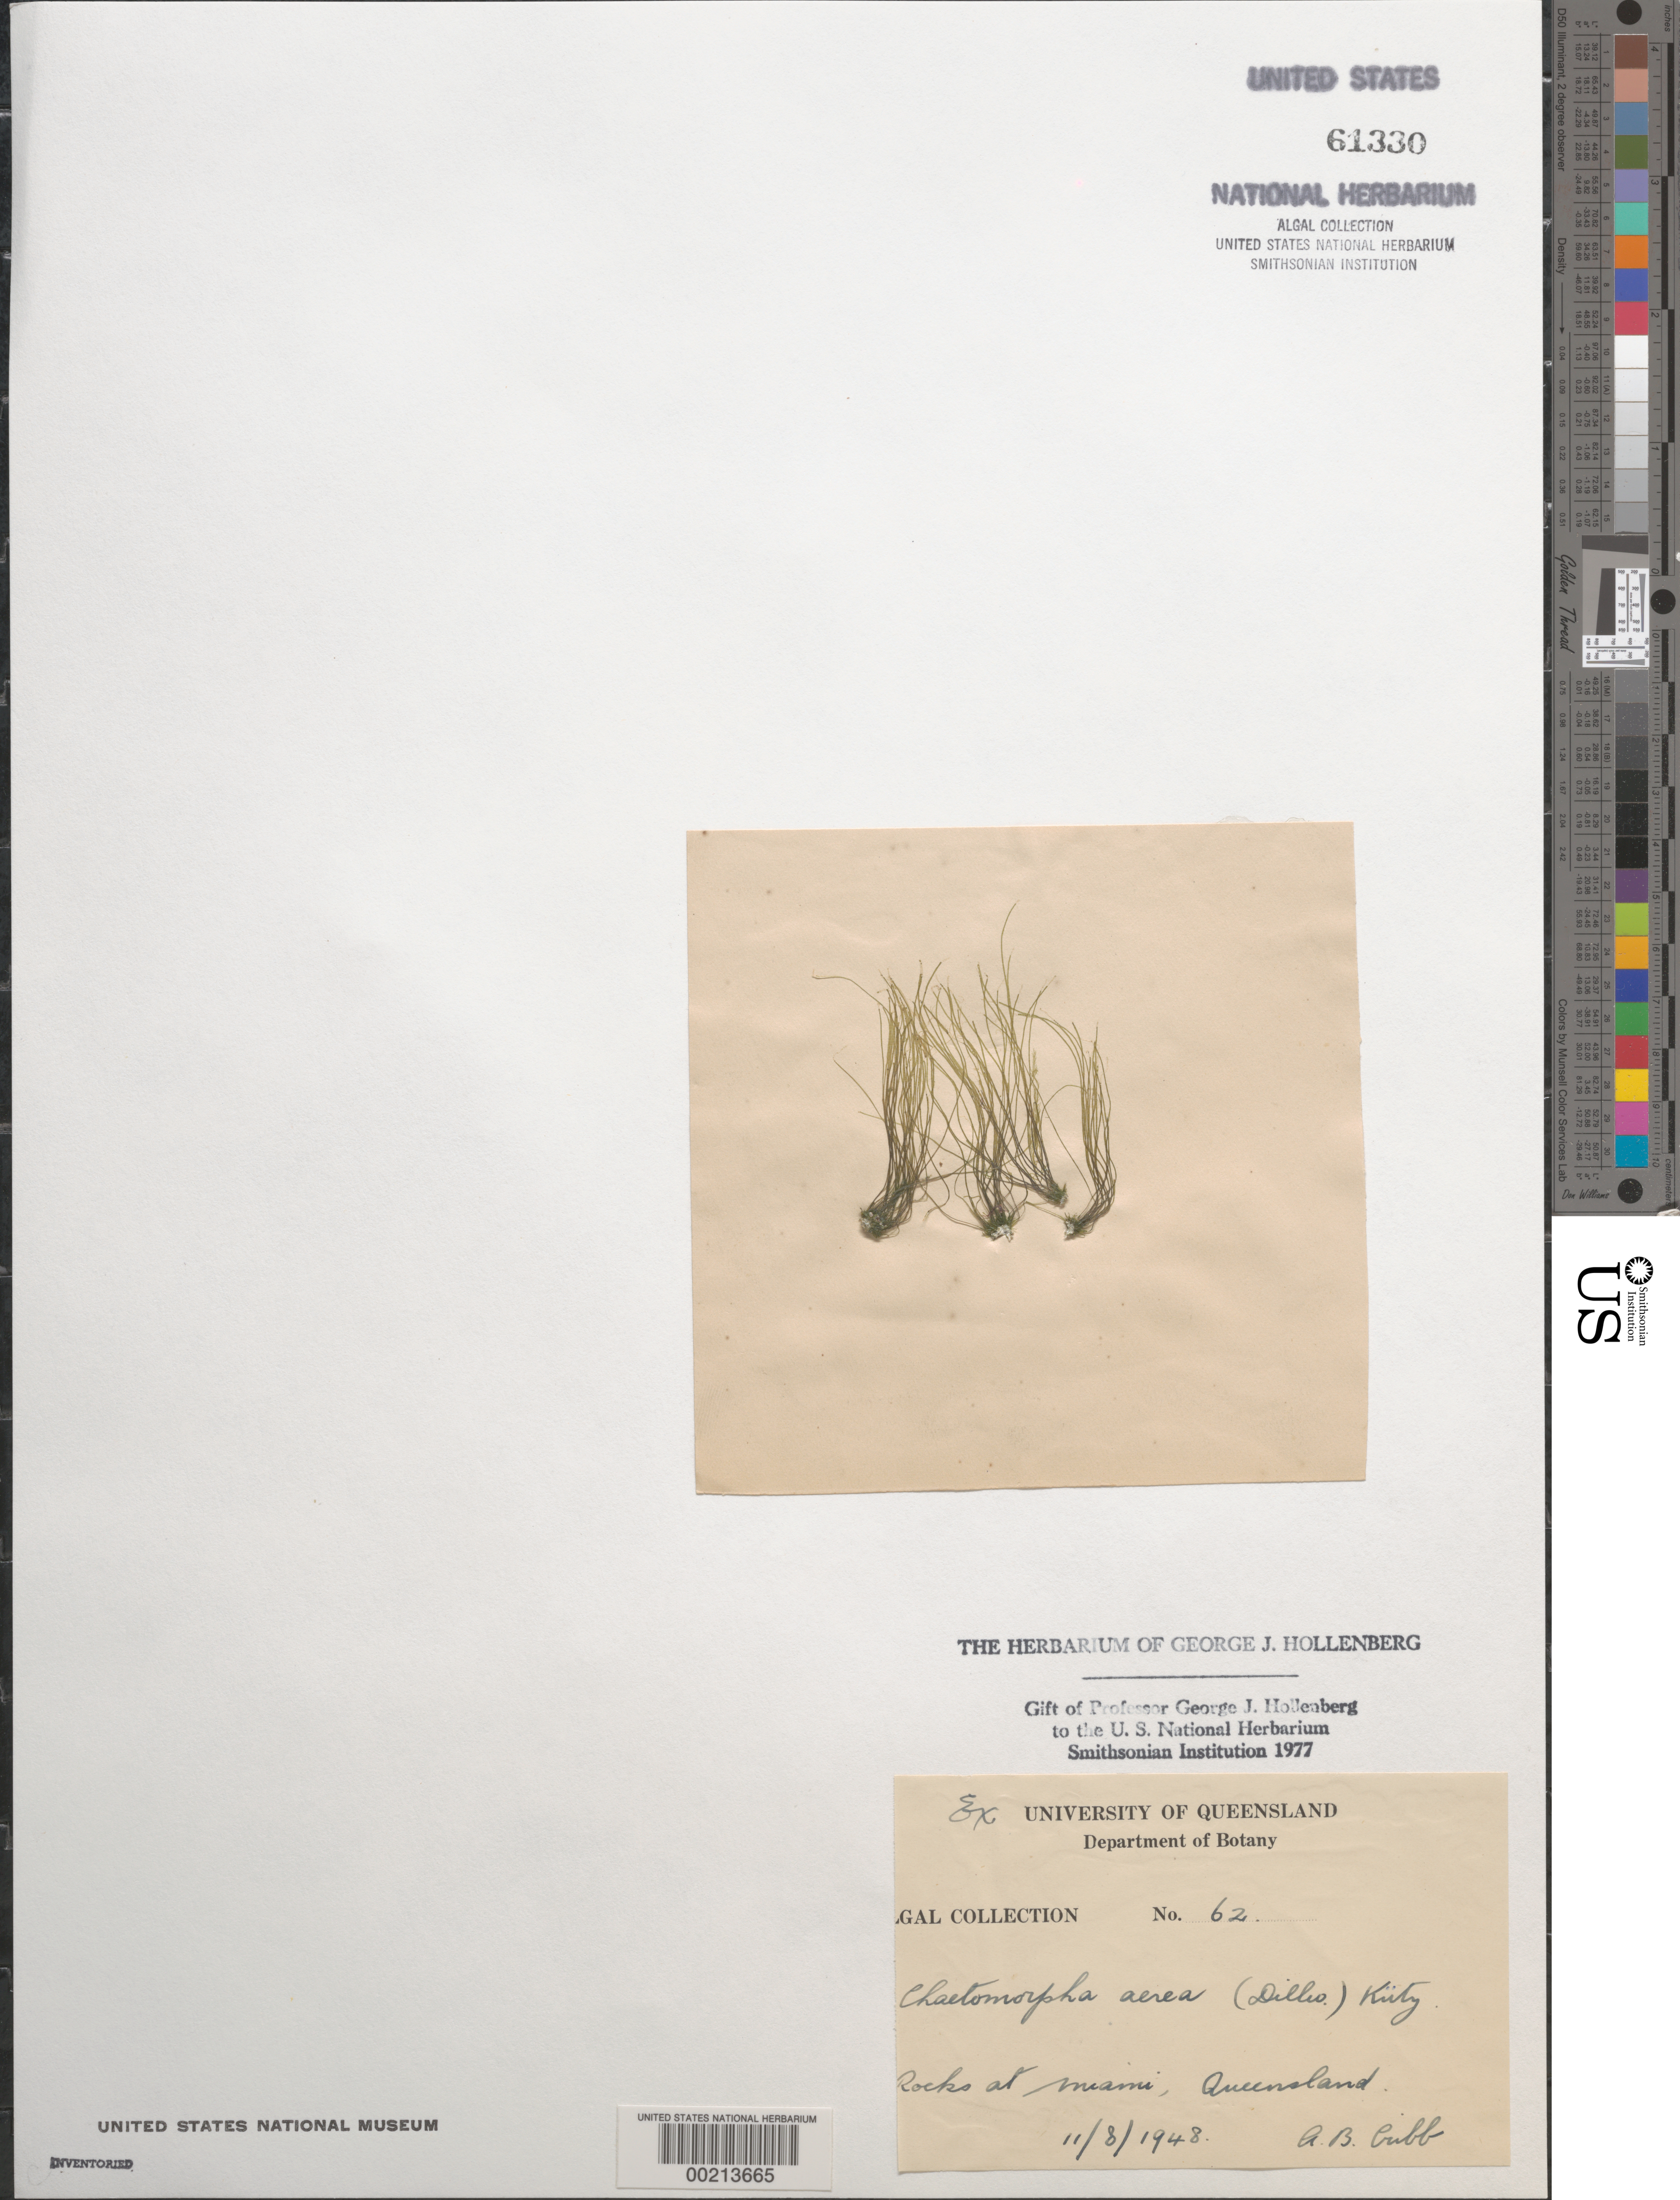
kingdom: Plantae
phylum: Chlorophyta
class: Ulvophyceae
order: Cladophorales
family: Cladophoraceae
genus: Chaetomorpha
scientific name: Chaetomorpha aerea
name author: (Dillwyn) Kütz.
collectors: A. Cribb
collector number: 62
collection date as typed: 11 Aug 1948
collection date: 1948-08-11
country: Australia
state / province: Queensland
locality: Miami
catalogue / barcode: US 61330